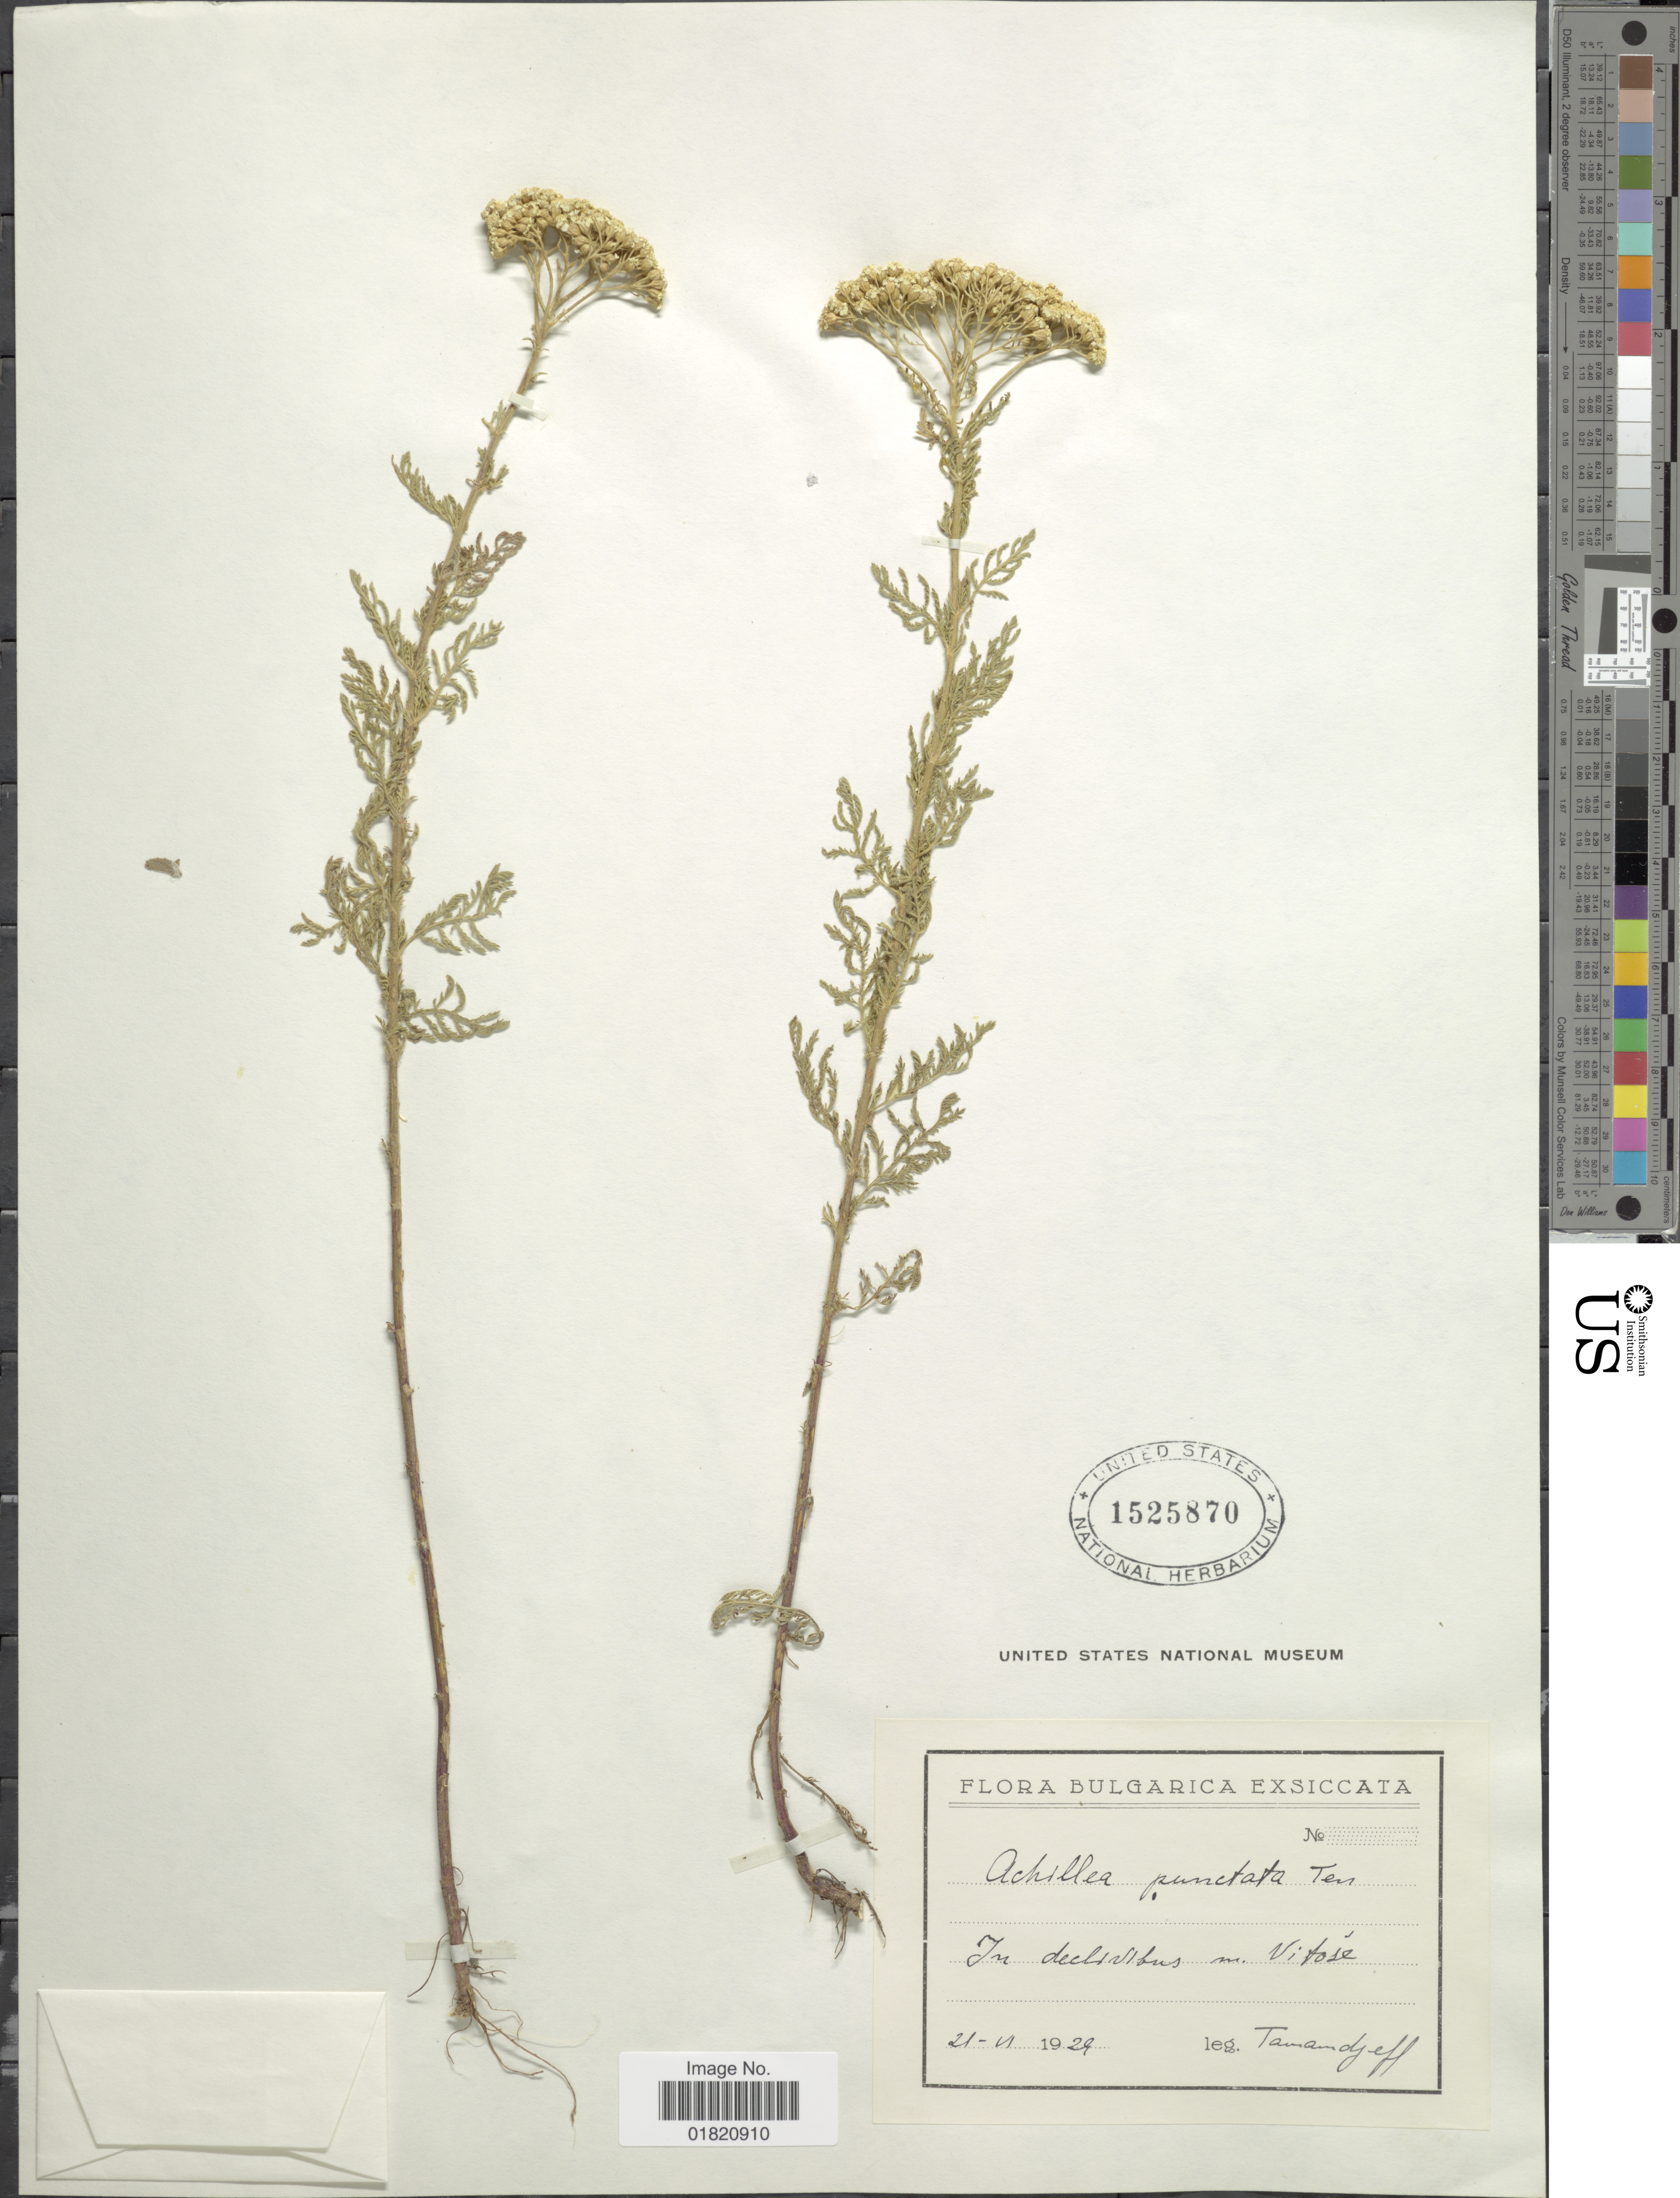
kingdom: Plantae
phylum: Tracheophyta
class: Magnoliopsida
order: Asterales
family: Asteraceae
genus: Achillea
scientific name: Achillea punctata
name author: Ten.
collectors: -. Tamandjeff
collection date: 1929-06-21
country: Bulgaria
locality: In declivibus m. Vitose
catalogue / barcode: US 1525870